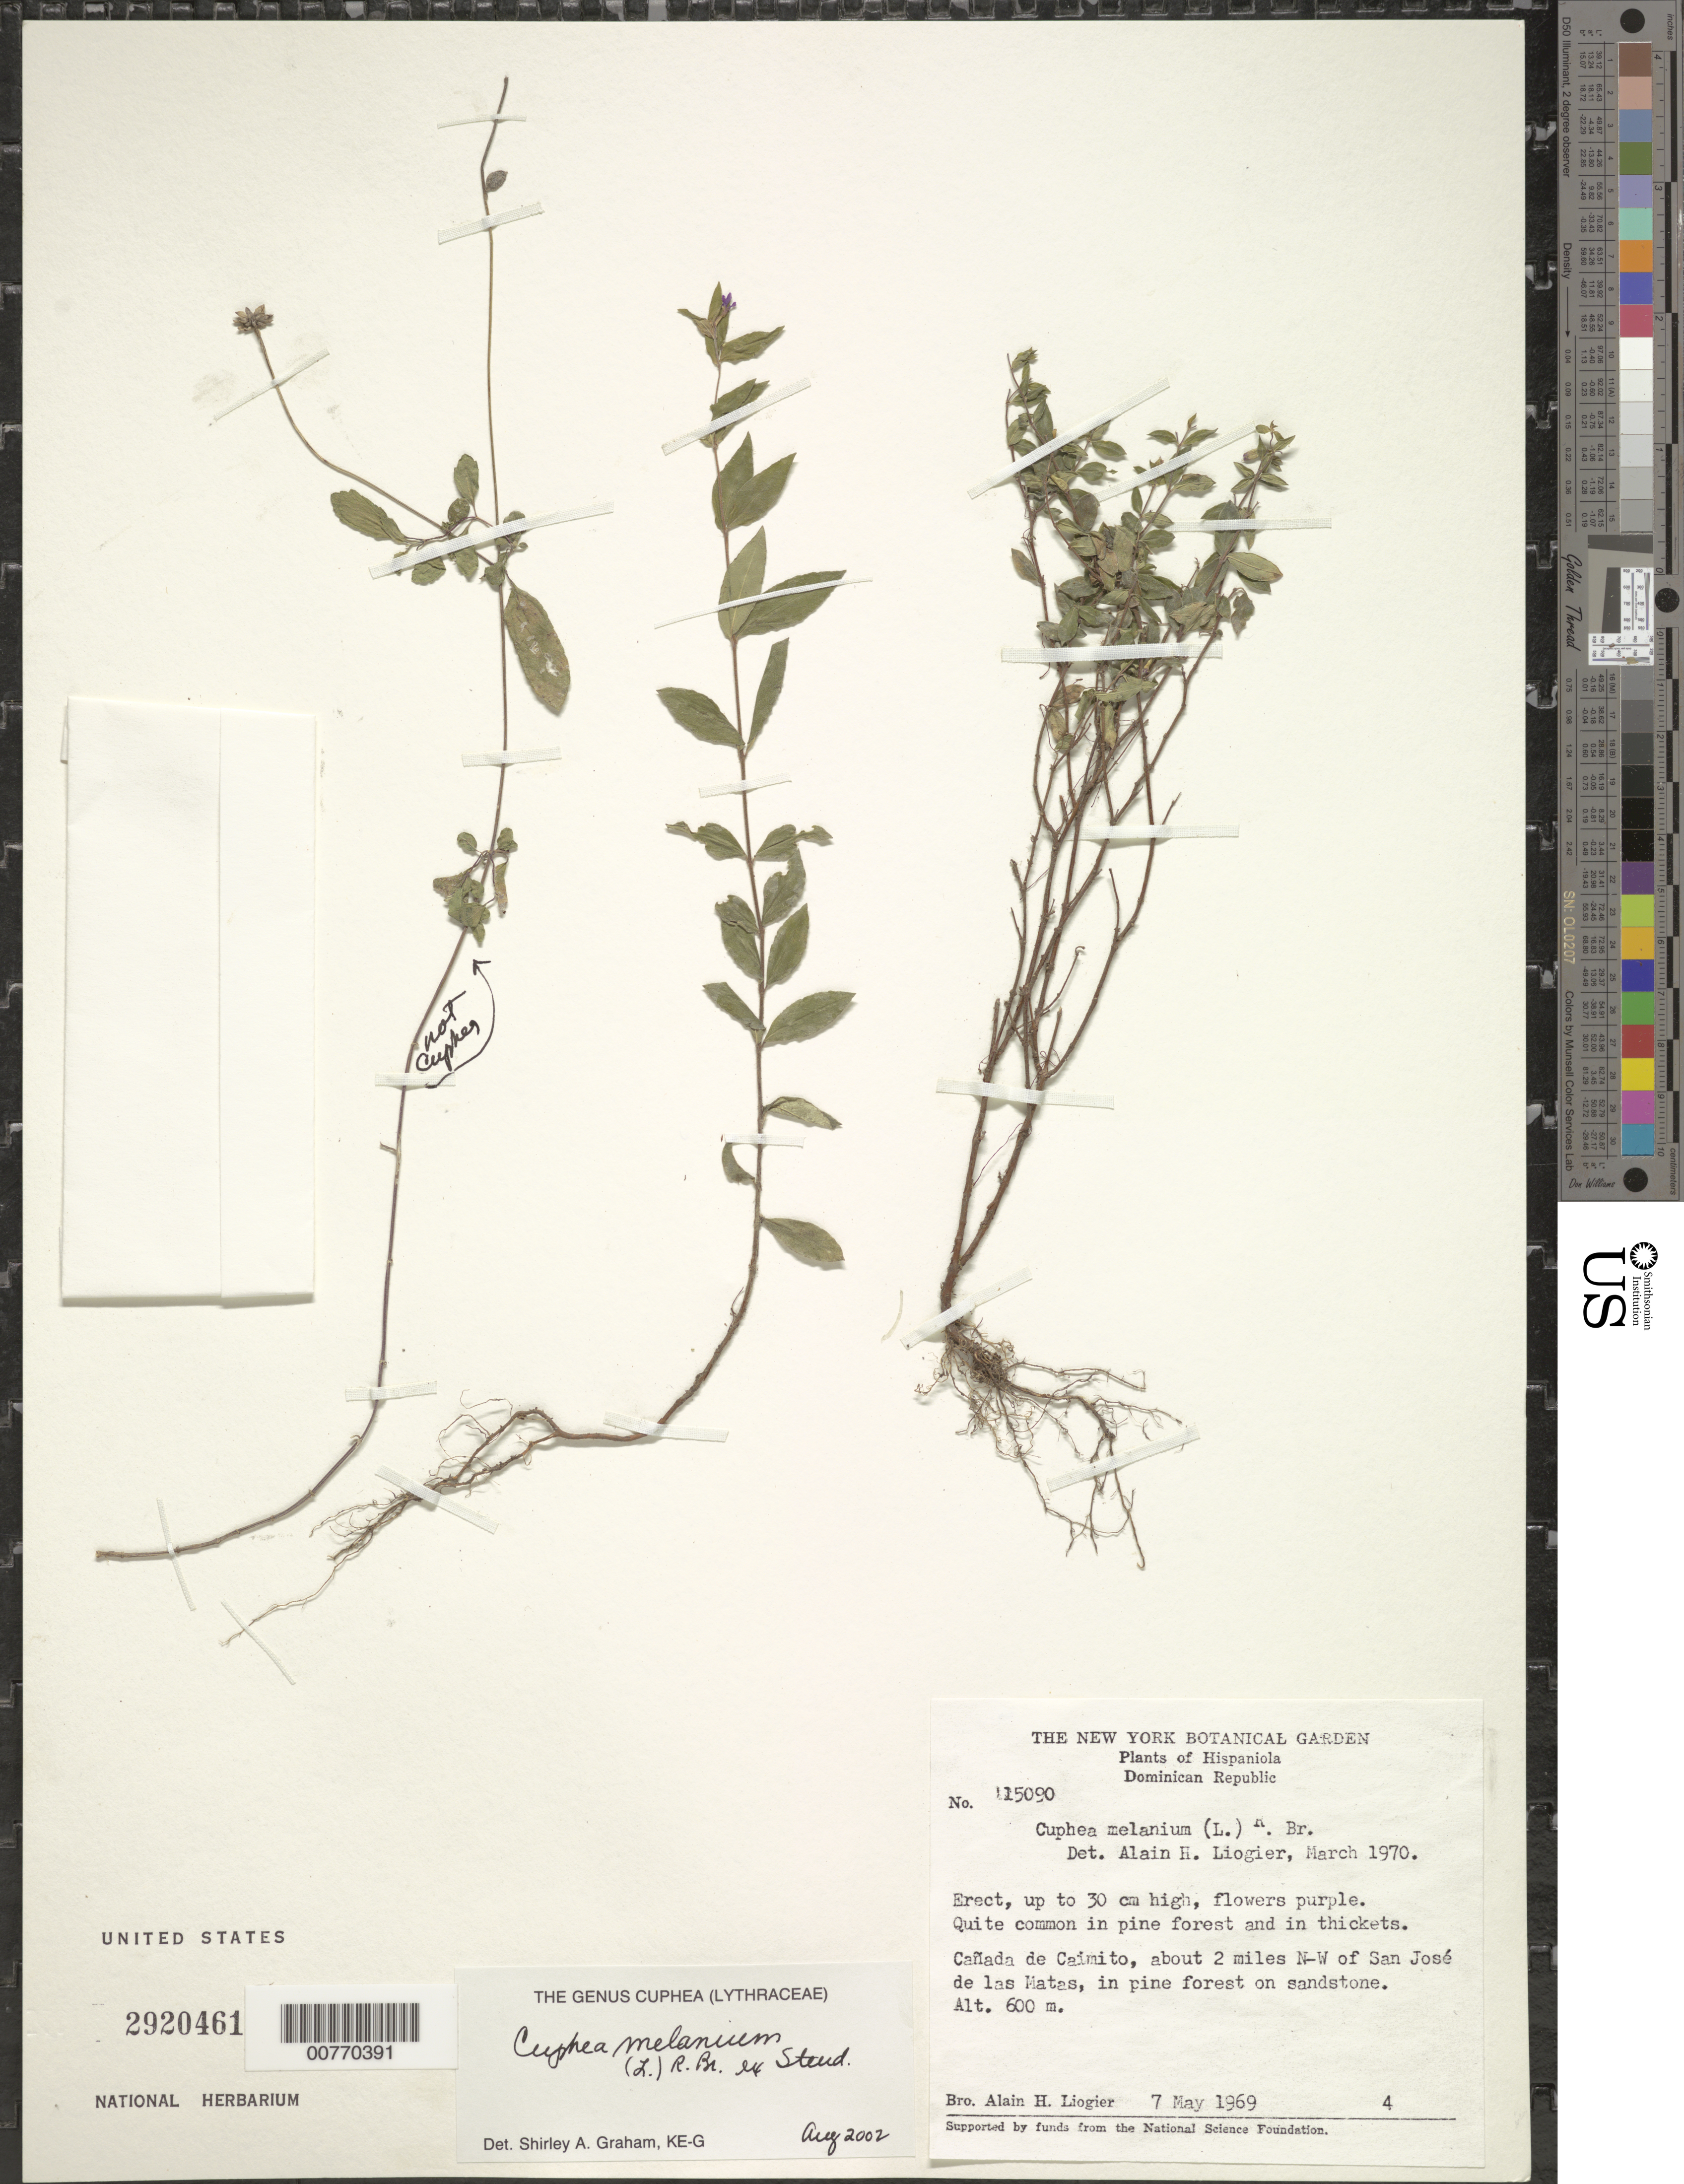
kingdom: Plantae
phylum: Tracheophyta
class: Magnoliopsida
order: Myrtales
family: Lythraceae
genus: Cuphea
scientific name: Cuphea melanium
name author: (L.) Cramer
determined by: Graham, Shirley Ann Tousch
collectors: A. H. Liogier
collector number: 15090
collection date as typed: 07 May 1969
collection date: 1969-05-07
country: Dominican Republic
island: Hispaniola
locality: Cañada de Caimito, about 2 miles northwest of San José de las Matas.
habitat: Pine forest, on sandstone.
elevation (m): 600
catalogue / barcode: US 2920461